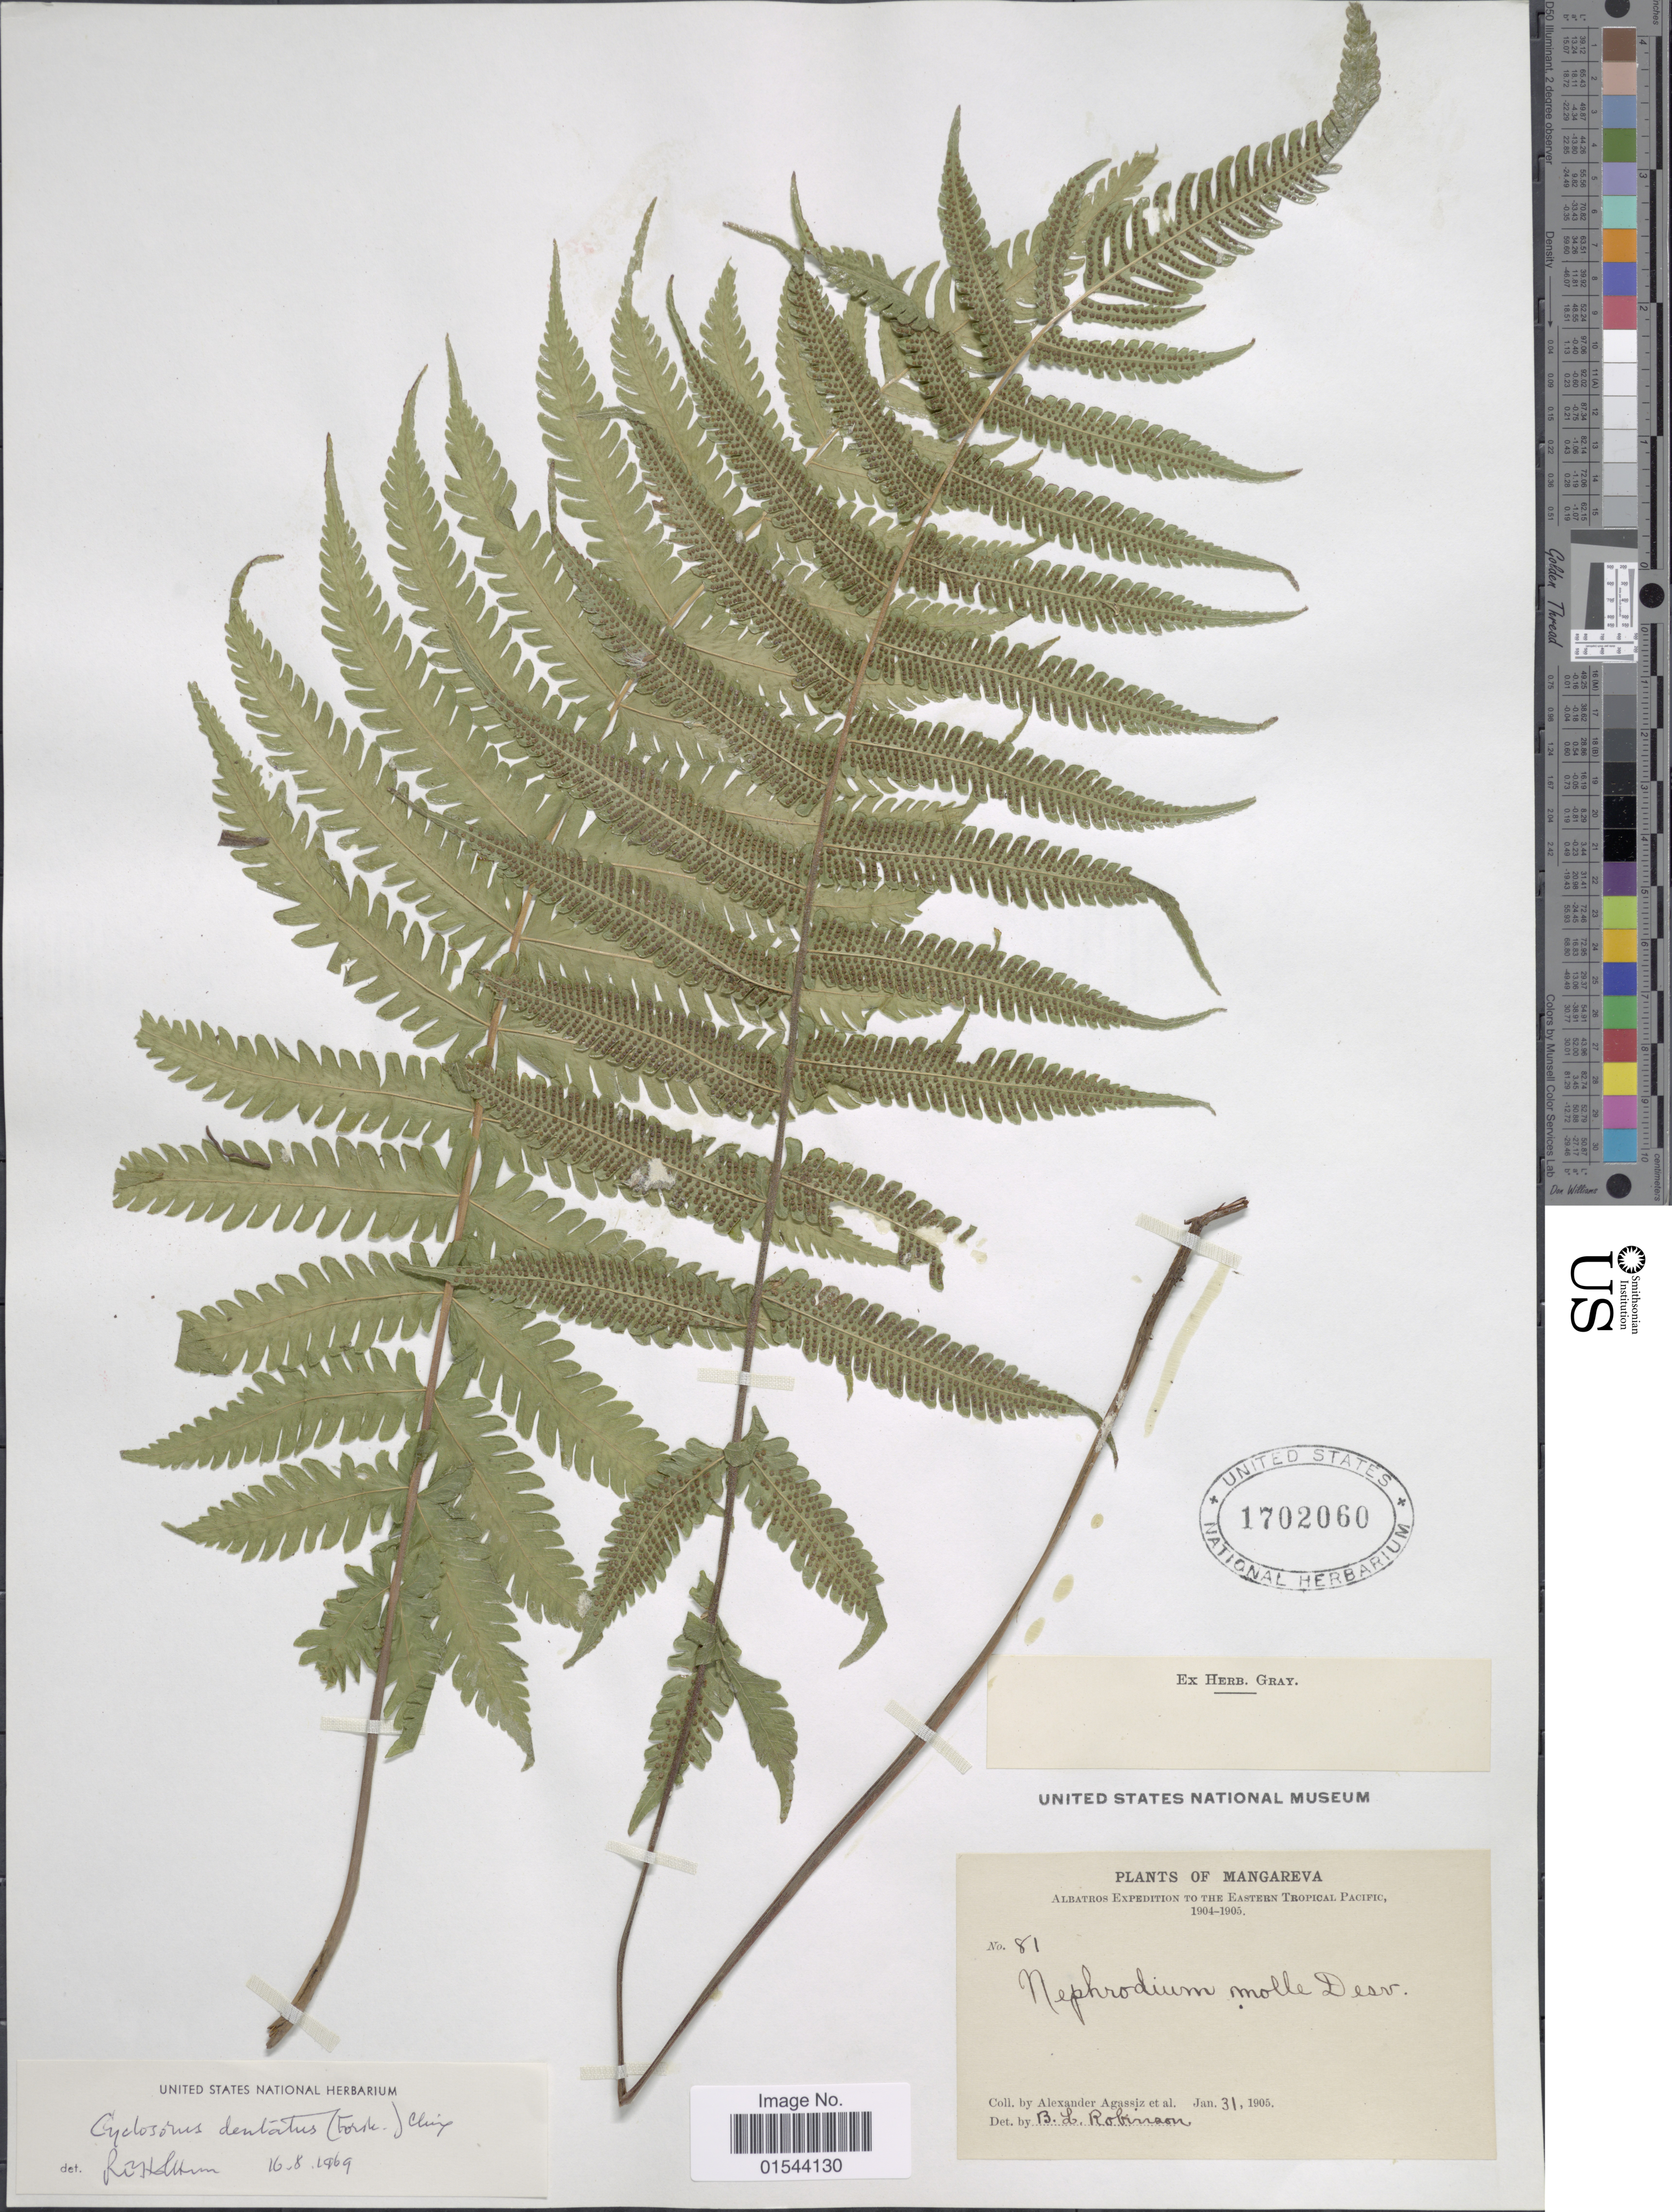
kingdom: Plantae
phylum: Tracheophyta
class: Polypodiopsida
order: Polypodiales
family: Thelypteridaceae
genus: Christella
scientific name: Christella dentata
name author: (Forssk.) Brownsey & Jermy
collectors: A. E. Agassiz & et al.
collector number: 81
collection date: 1905-01-31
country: India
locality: Mangareva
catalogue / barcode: US 1702060